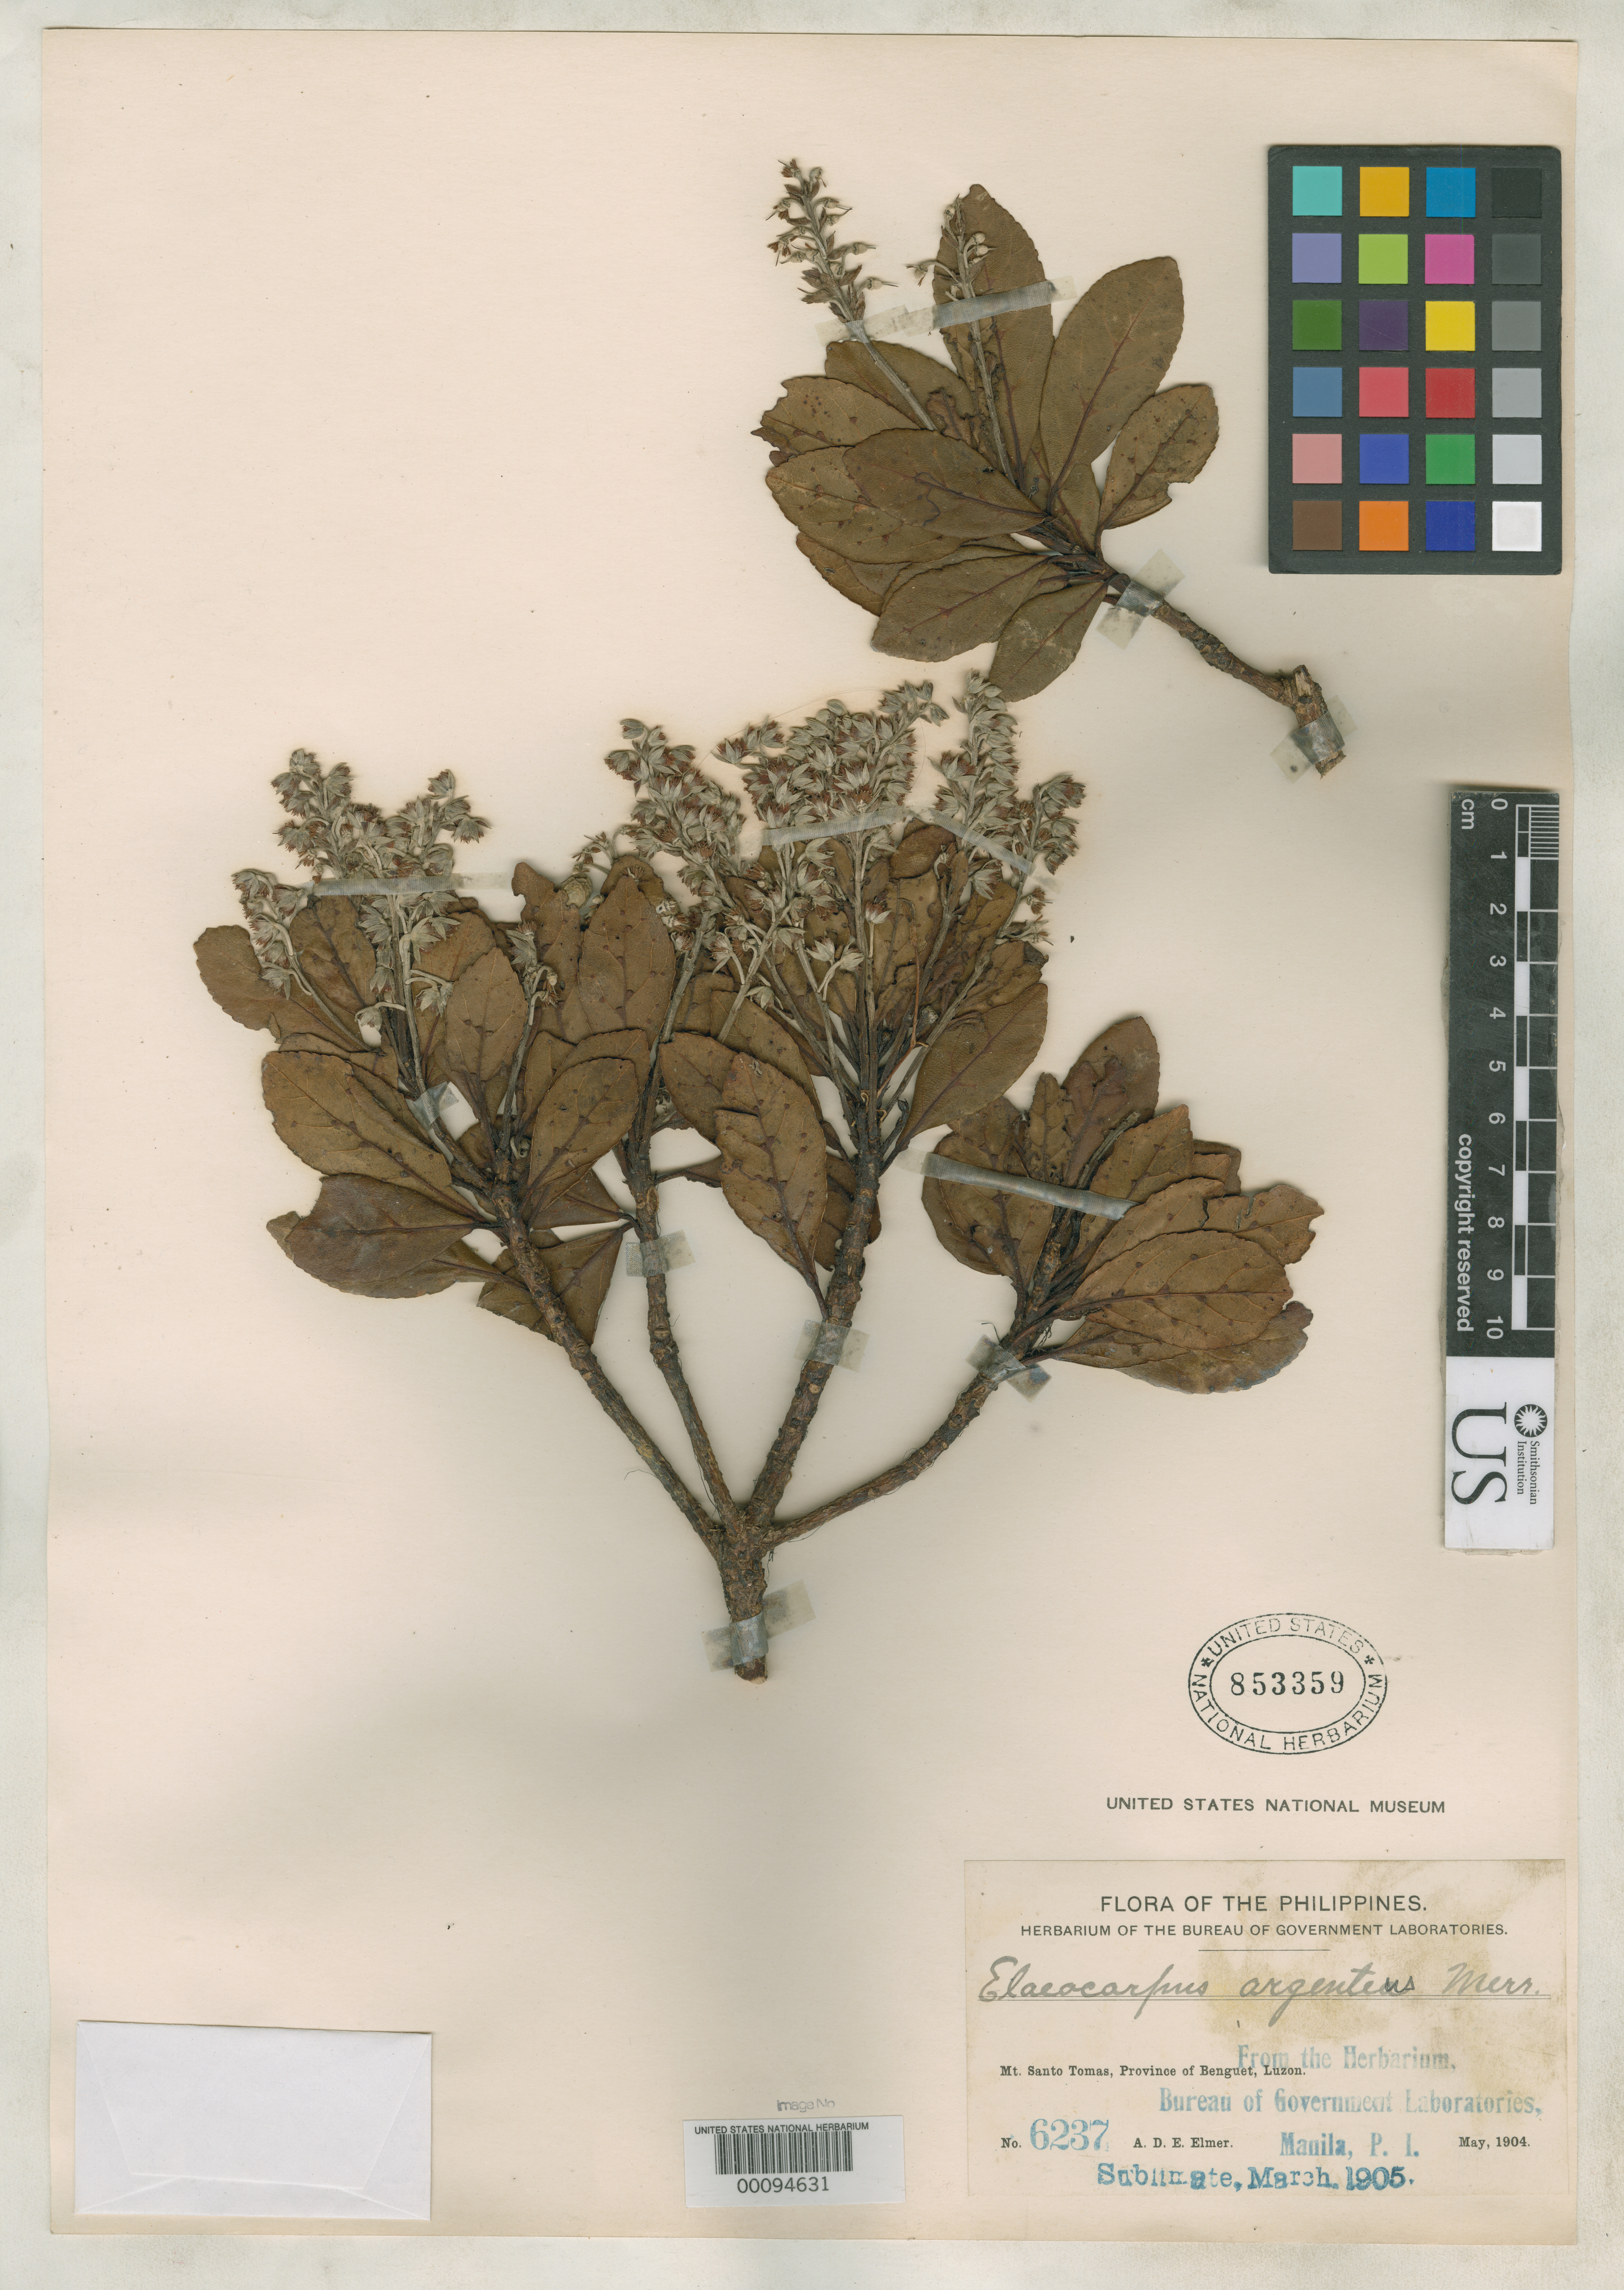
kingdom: Plantae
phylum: Tracheophyta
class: Magnoliopsida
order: Oxalidales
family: Elaeocarpaceae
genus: Elaeocarpus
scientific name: Elaeocarpus argenteus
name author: Merr.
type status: Isotype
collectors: A. D. E. Elmer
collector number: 6237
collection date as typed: May 1904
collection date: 1904-05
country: Philippines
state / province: Cordillera (Administrative Region)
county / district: Benguet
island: Luzon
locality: Mt. Santo Tomas.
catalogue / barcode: US 853359